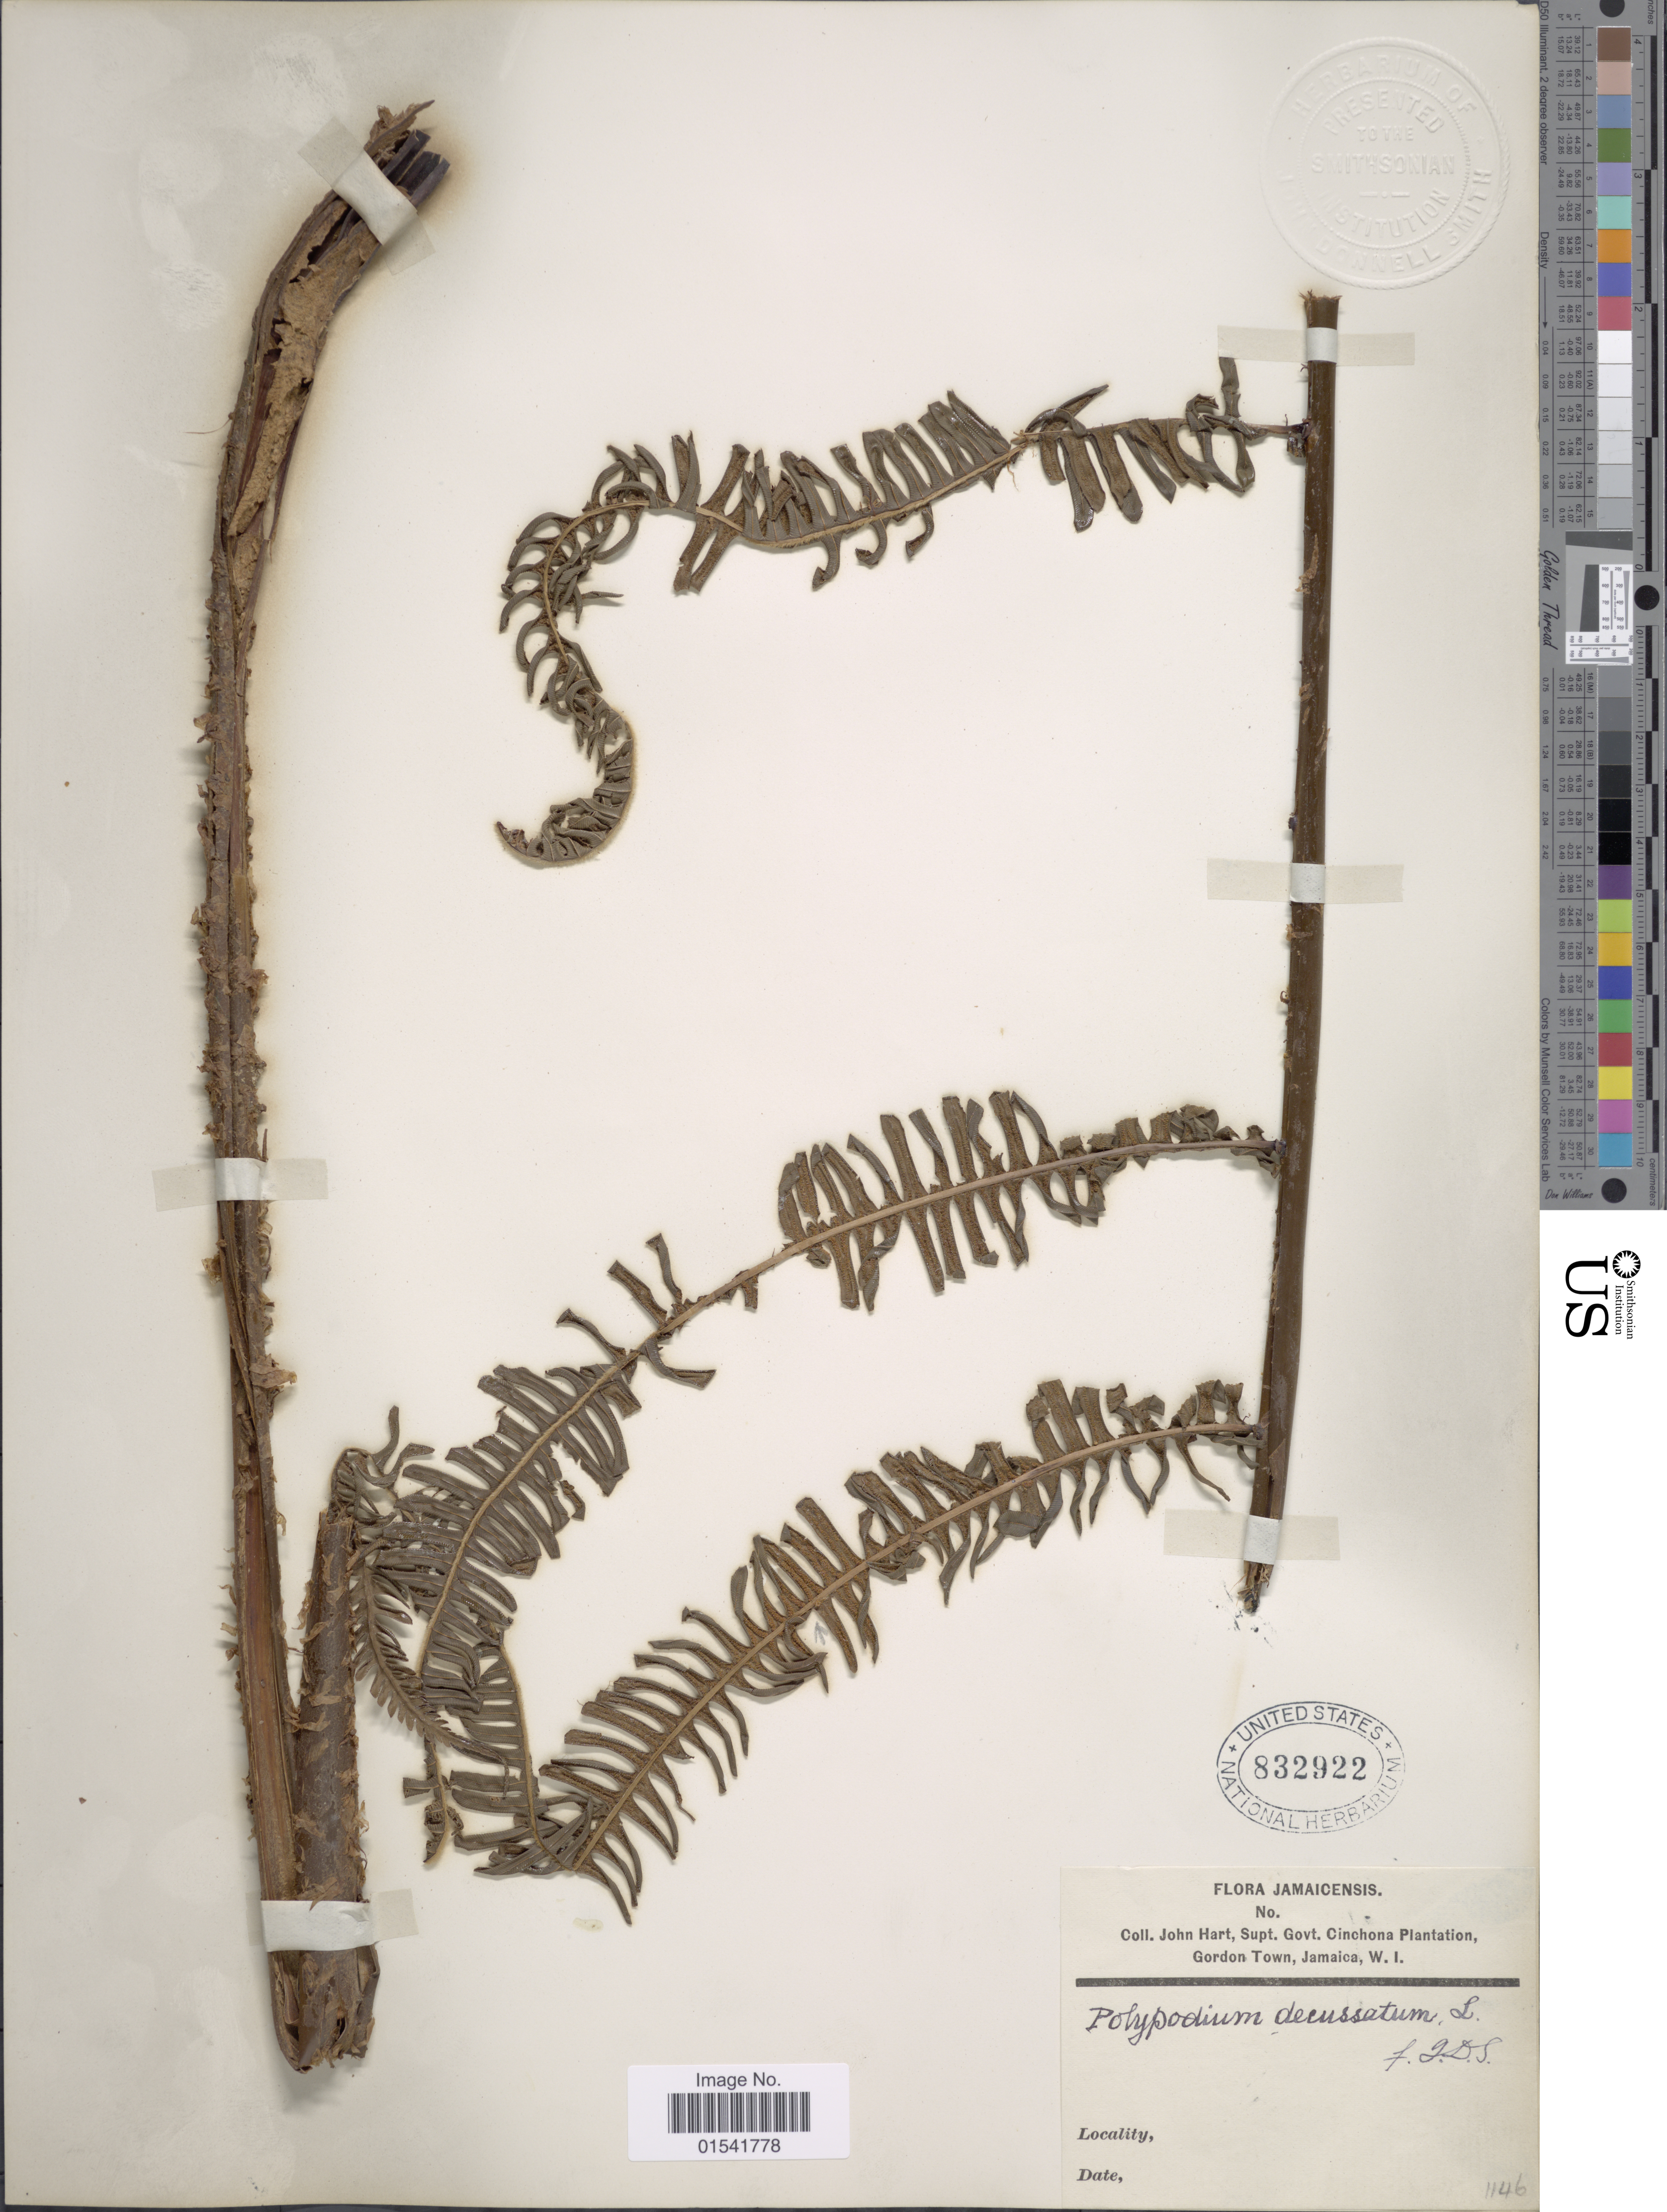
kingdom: Plantae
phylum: Tracheophyta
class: Polypodiopsida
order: Polypodiales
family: Thelypteridaceae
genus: Steiropteris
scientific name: Steiropteris decussata (L.) comb. nov., ined. 2015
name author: (L.)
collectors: J. H. Hart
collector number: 1146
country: Jamaica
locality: Gordon Town, W. I.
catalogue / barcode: US 832922